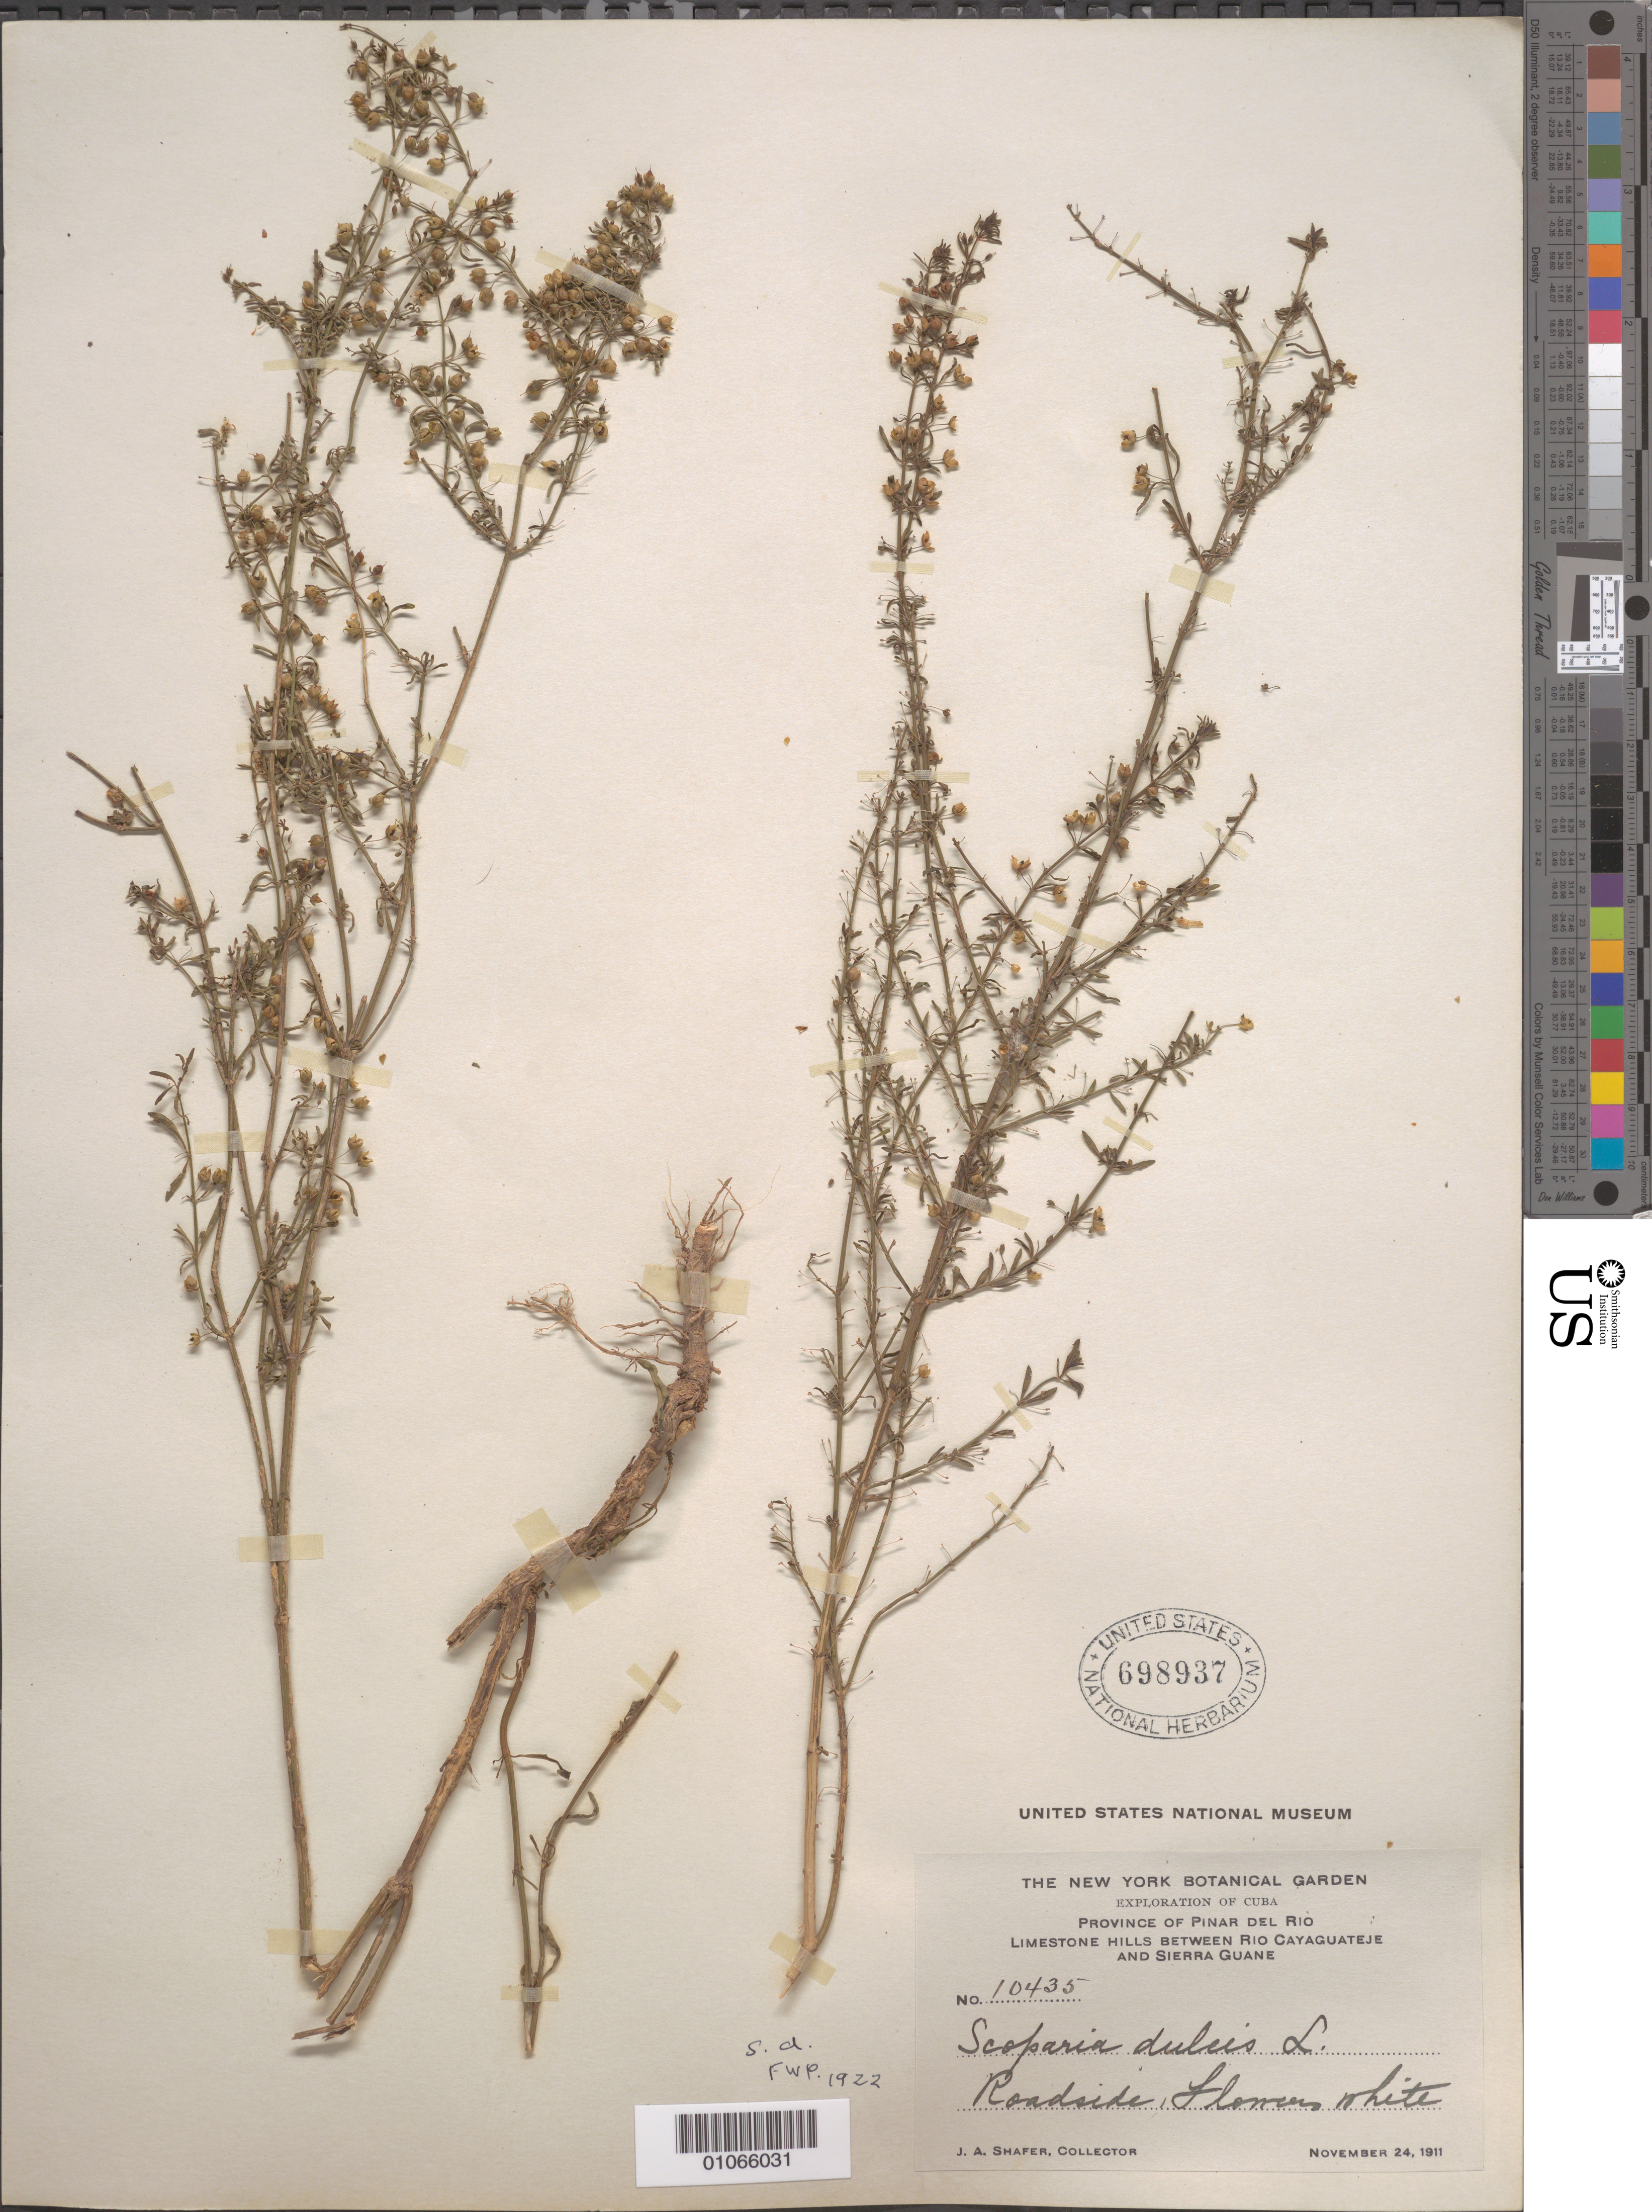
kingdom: Plantae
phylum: Tracheophyta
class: Magnoliopsida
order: Lamiales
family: Plantaginaceae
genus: Scoparia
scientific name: Scoparia dulcis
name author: L.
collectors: J. A. Shafer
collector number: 10435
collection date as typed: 24 Nov 1911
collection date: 1911-11-24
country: Cuba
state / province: Pinar del Rio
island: Cuba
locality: Limestone hills between Rio Cayaguateje and Sierra Guane, roadside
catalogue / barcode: US 698937